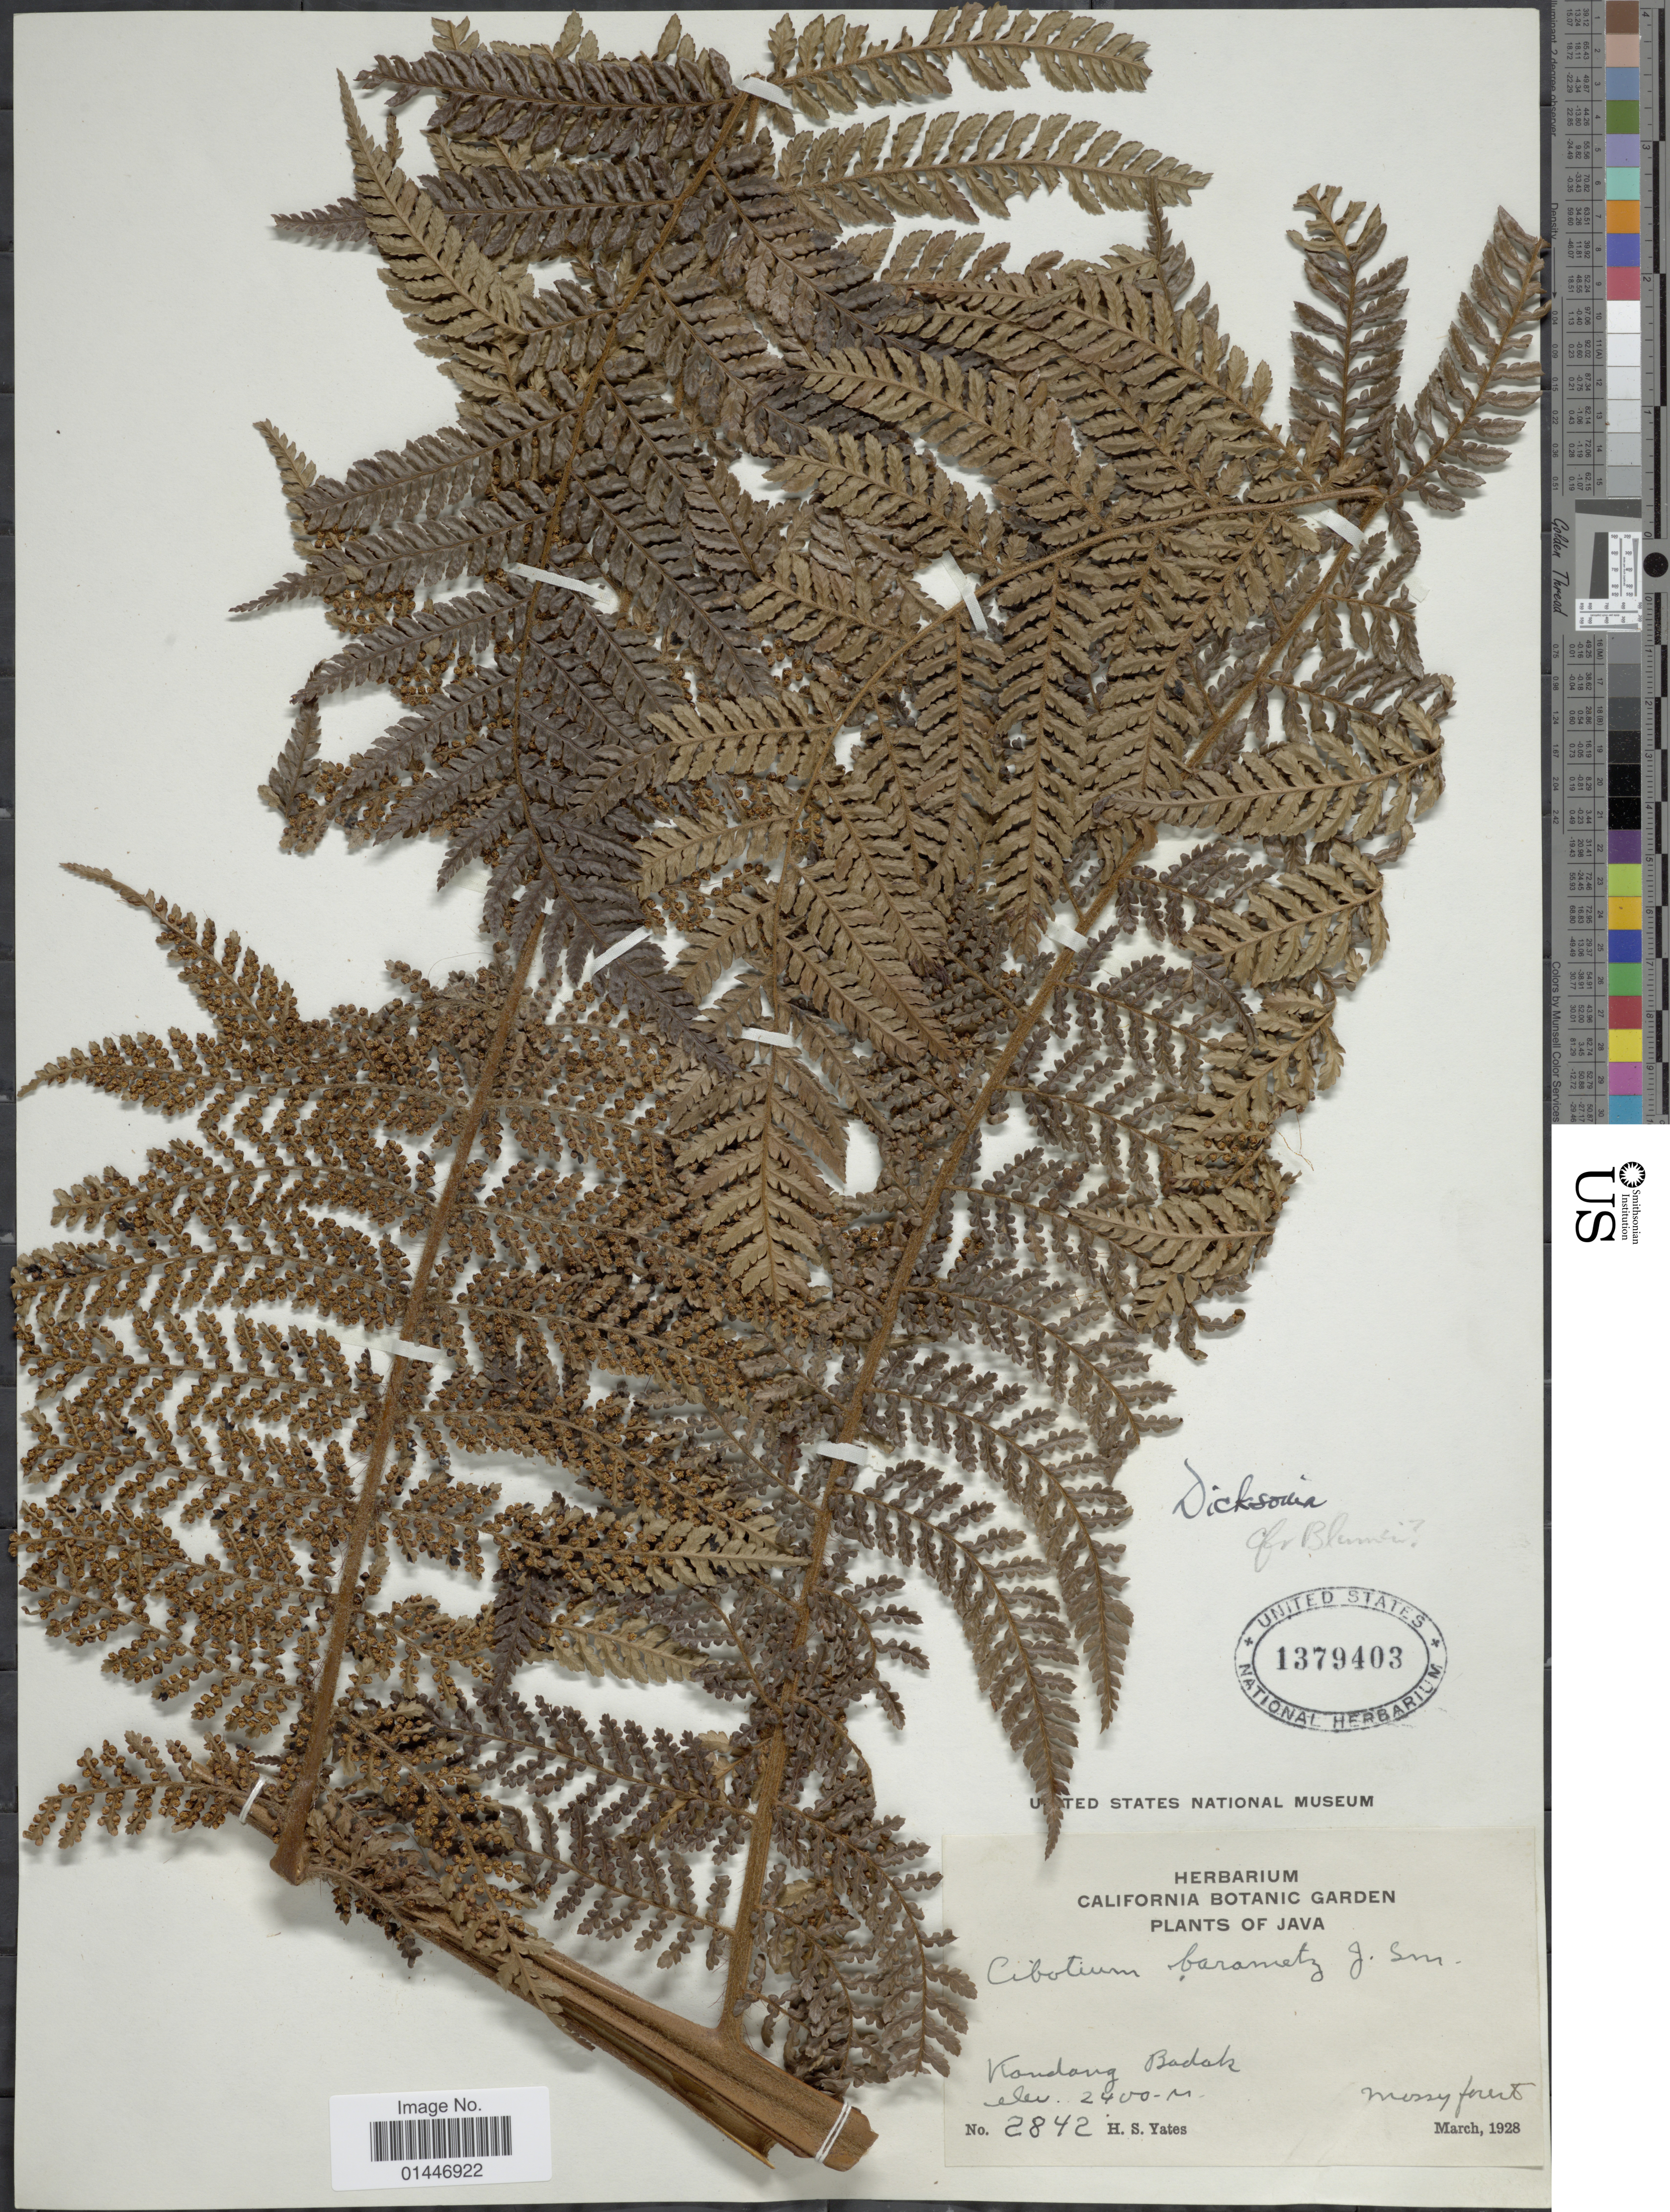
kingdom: Plantae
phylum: Tracheophyta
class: Polypodiopsida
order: Cyatheales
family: Dicksoniaceae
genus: Dicksonia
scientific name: Dicksonia mollis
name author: Holttum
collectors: H. S. Yates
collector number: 2842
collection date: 1928-03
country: Indonesia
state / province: Java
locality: Kondang Badak -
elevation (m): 2400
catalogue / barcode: US 1379403